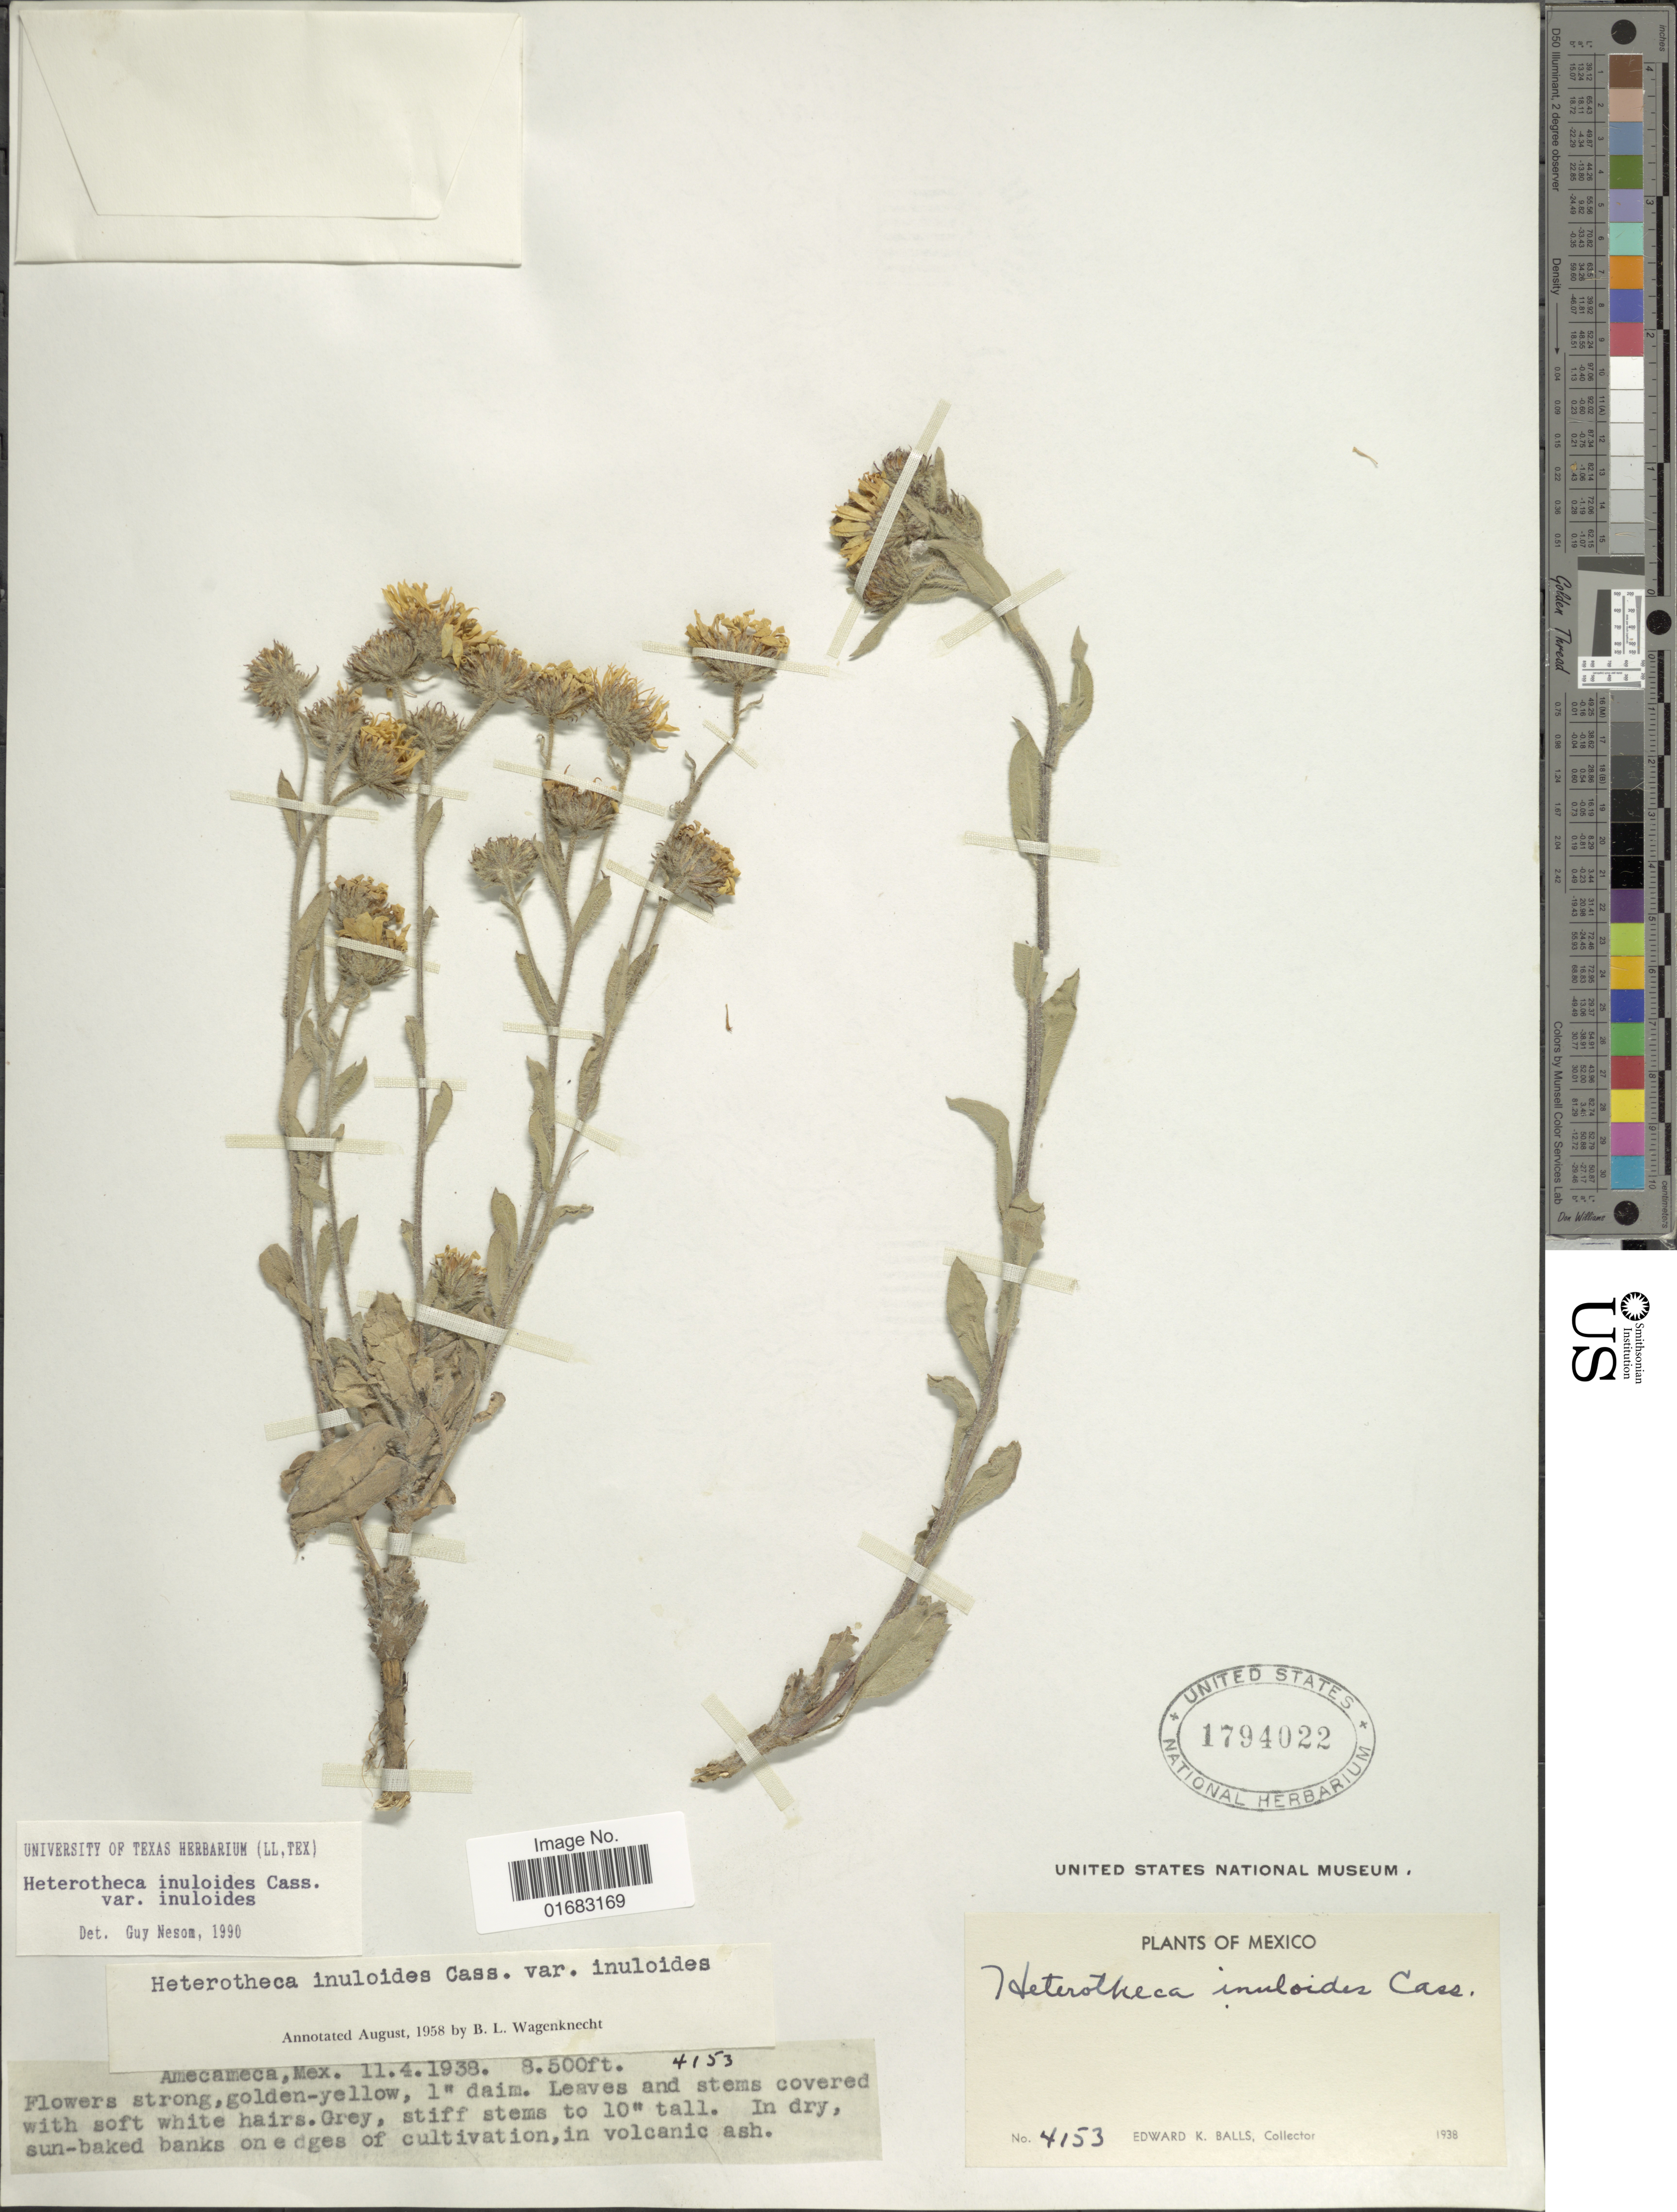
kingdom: Plantae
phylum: Tracheophyta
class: Magnoliopsida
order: Asterales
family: Asteraceae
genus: Heterotheca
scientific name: Heterotheca inuloides var. inuloides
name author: Cass.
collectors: E. K. Balls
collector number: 4153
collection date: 1938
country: Mexico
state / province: México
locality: Mexico, Amecameca.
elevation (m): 2591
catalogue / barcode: US 1794022